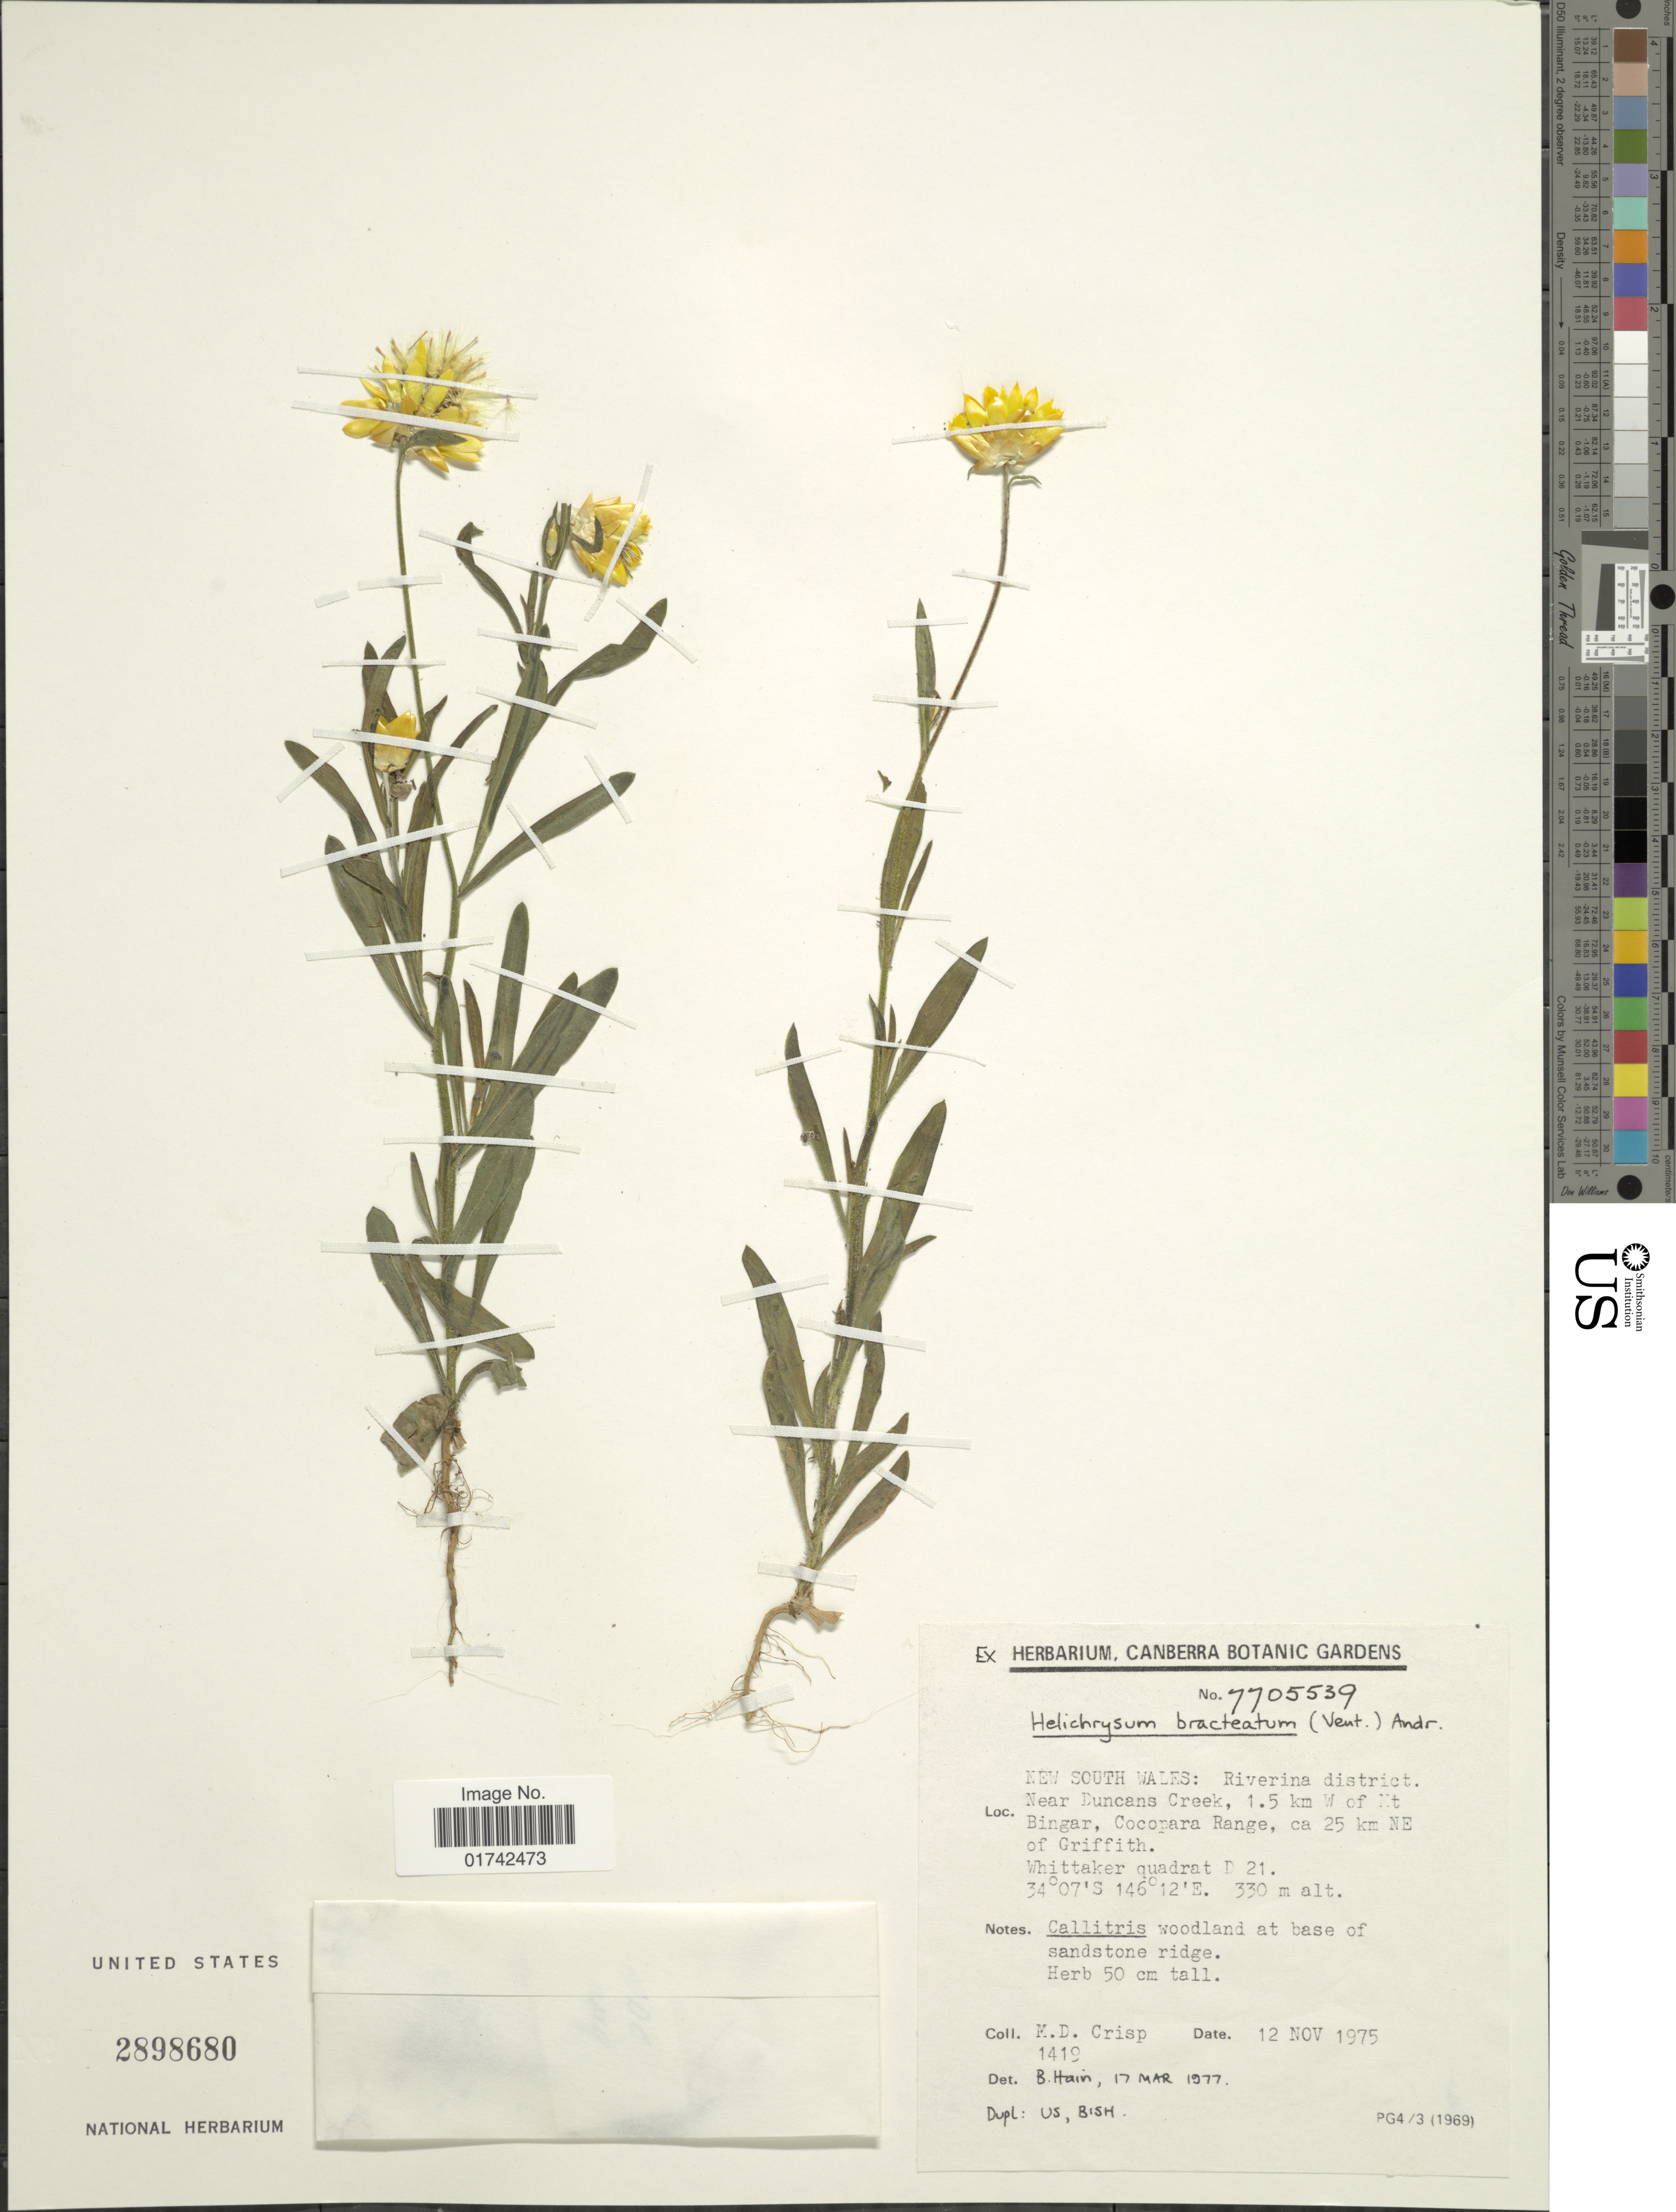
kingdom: Plantae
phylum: Tracheophyta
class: Magnoliopsida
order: Asterales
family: Asteraceae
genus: Helichrysum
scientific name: Helichrysum bracteatum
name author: (Vent.) Haw.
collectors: M. Crisp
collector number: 1419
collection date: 1975-11-12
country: Australia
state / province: New South Wales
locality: Riverina district, near Duncans Creek, 1.5 km W of Mt Bingar, Cocopara Range, ca 25 km NE of Griffith, Whittaker quadrat D21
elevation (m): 330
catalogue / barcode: US 2898680